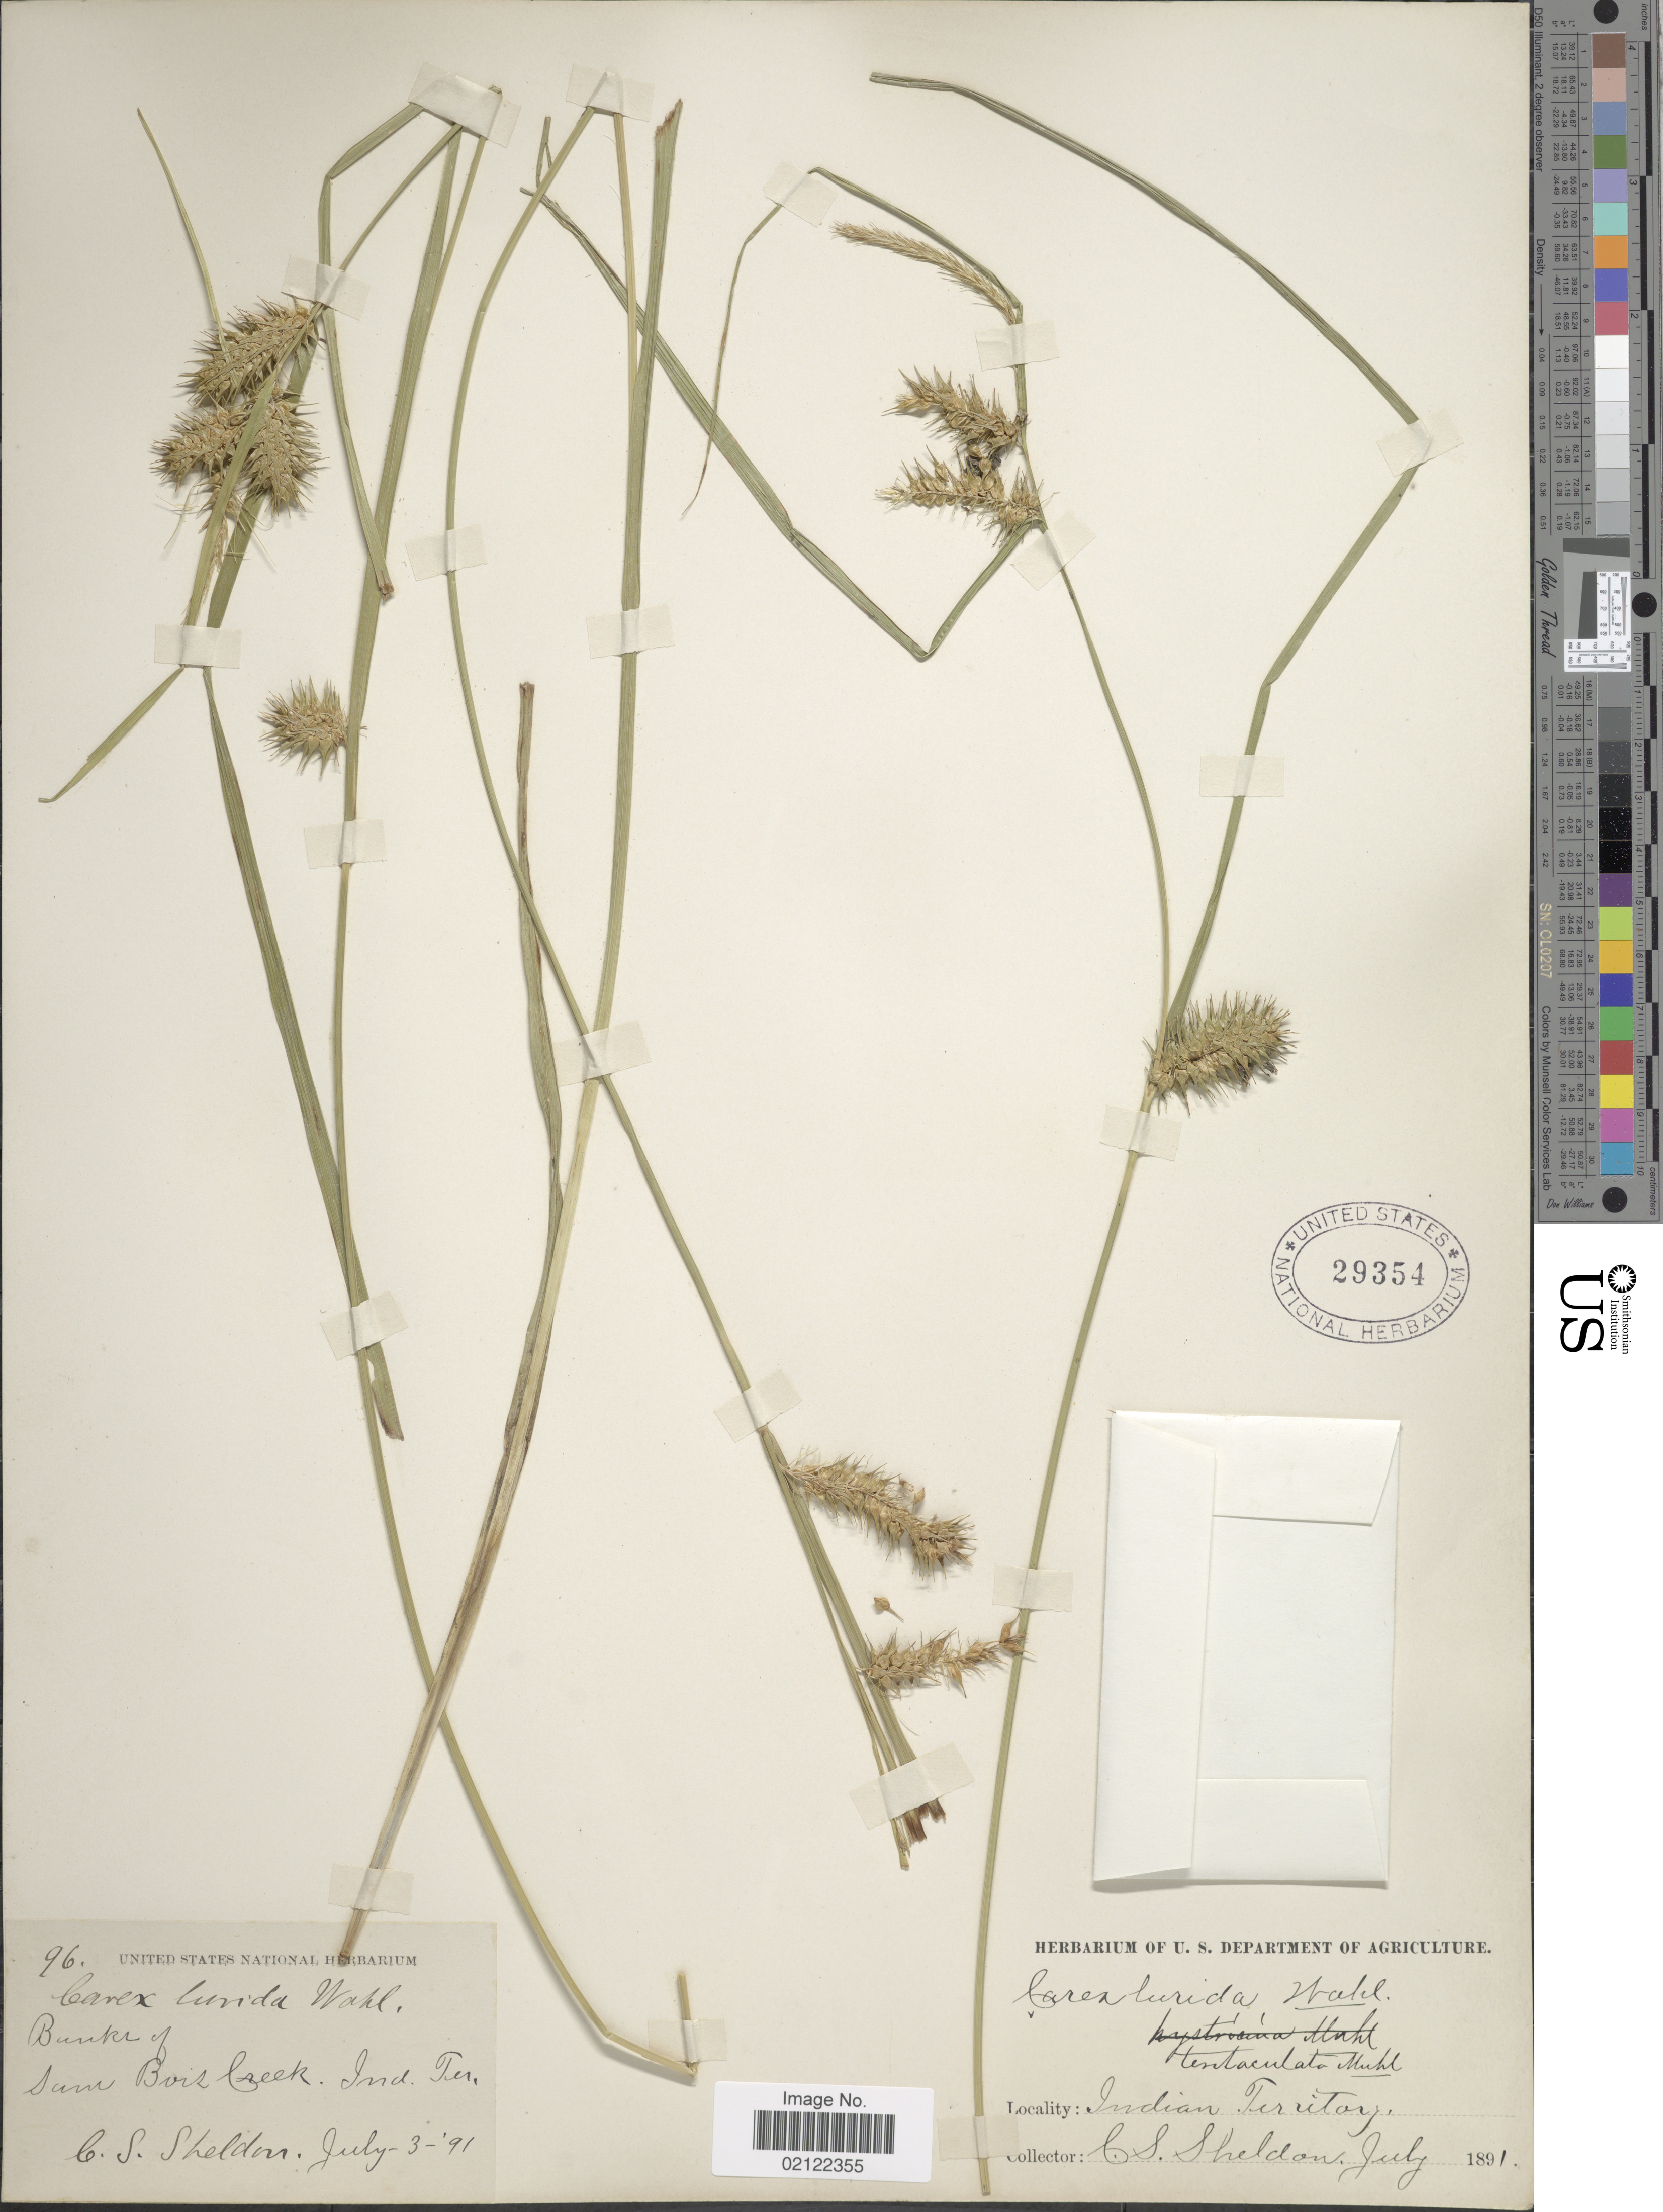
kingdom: Plantae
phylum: Tracheophyta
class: Liliopsida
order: Poales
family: Cyperaceae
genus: Carex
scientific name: Carex lurida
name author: Wahlenb.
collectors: C. S. Sheldon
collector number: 96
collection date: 1891-07-03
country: United States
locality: Sum Bois Creek, Ind. Ter.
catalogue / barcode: US 29354